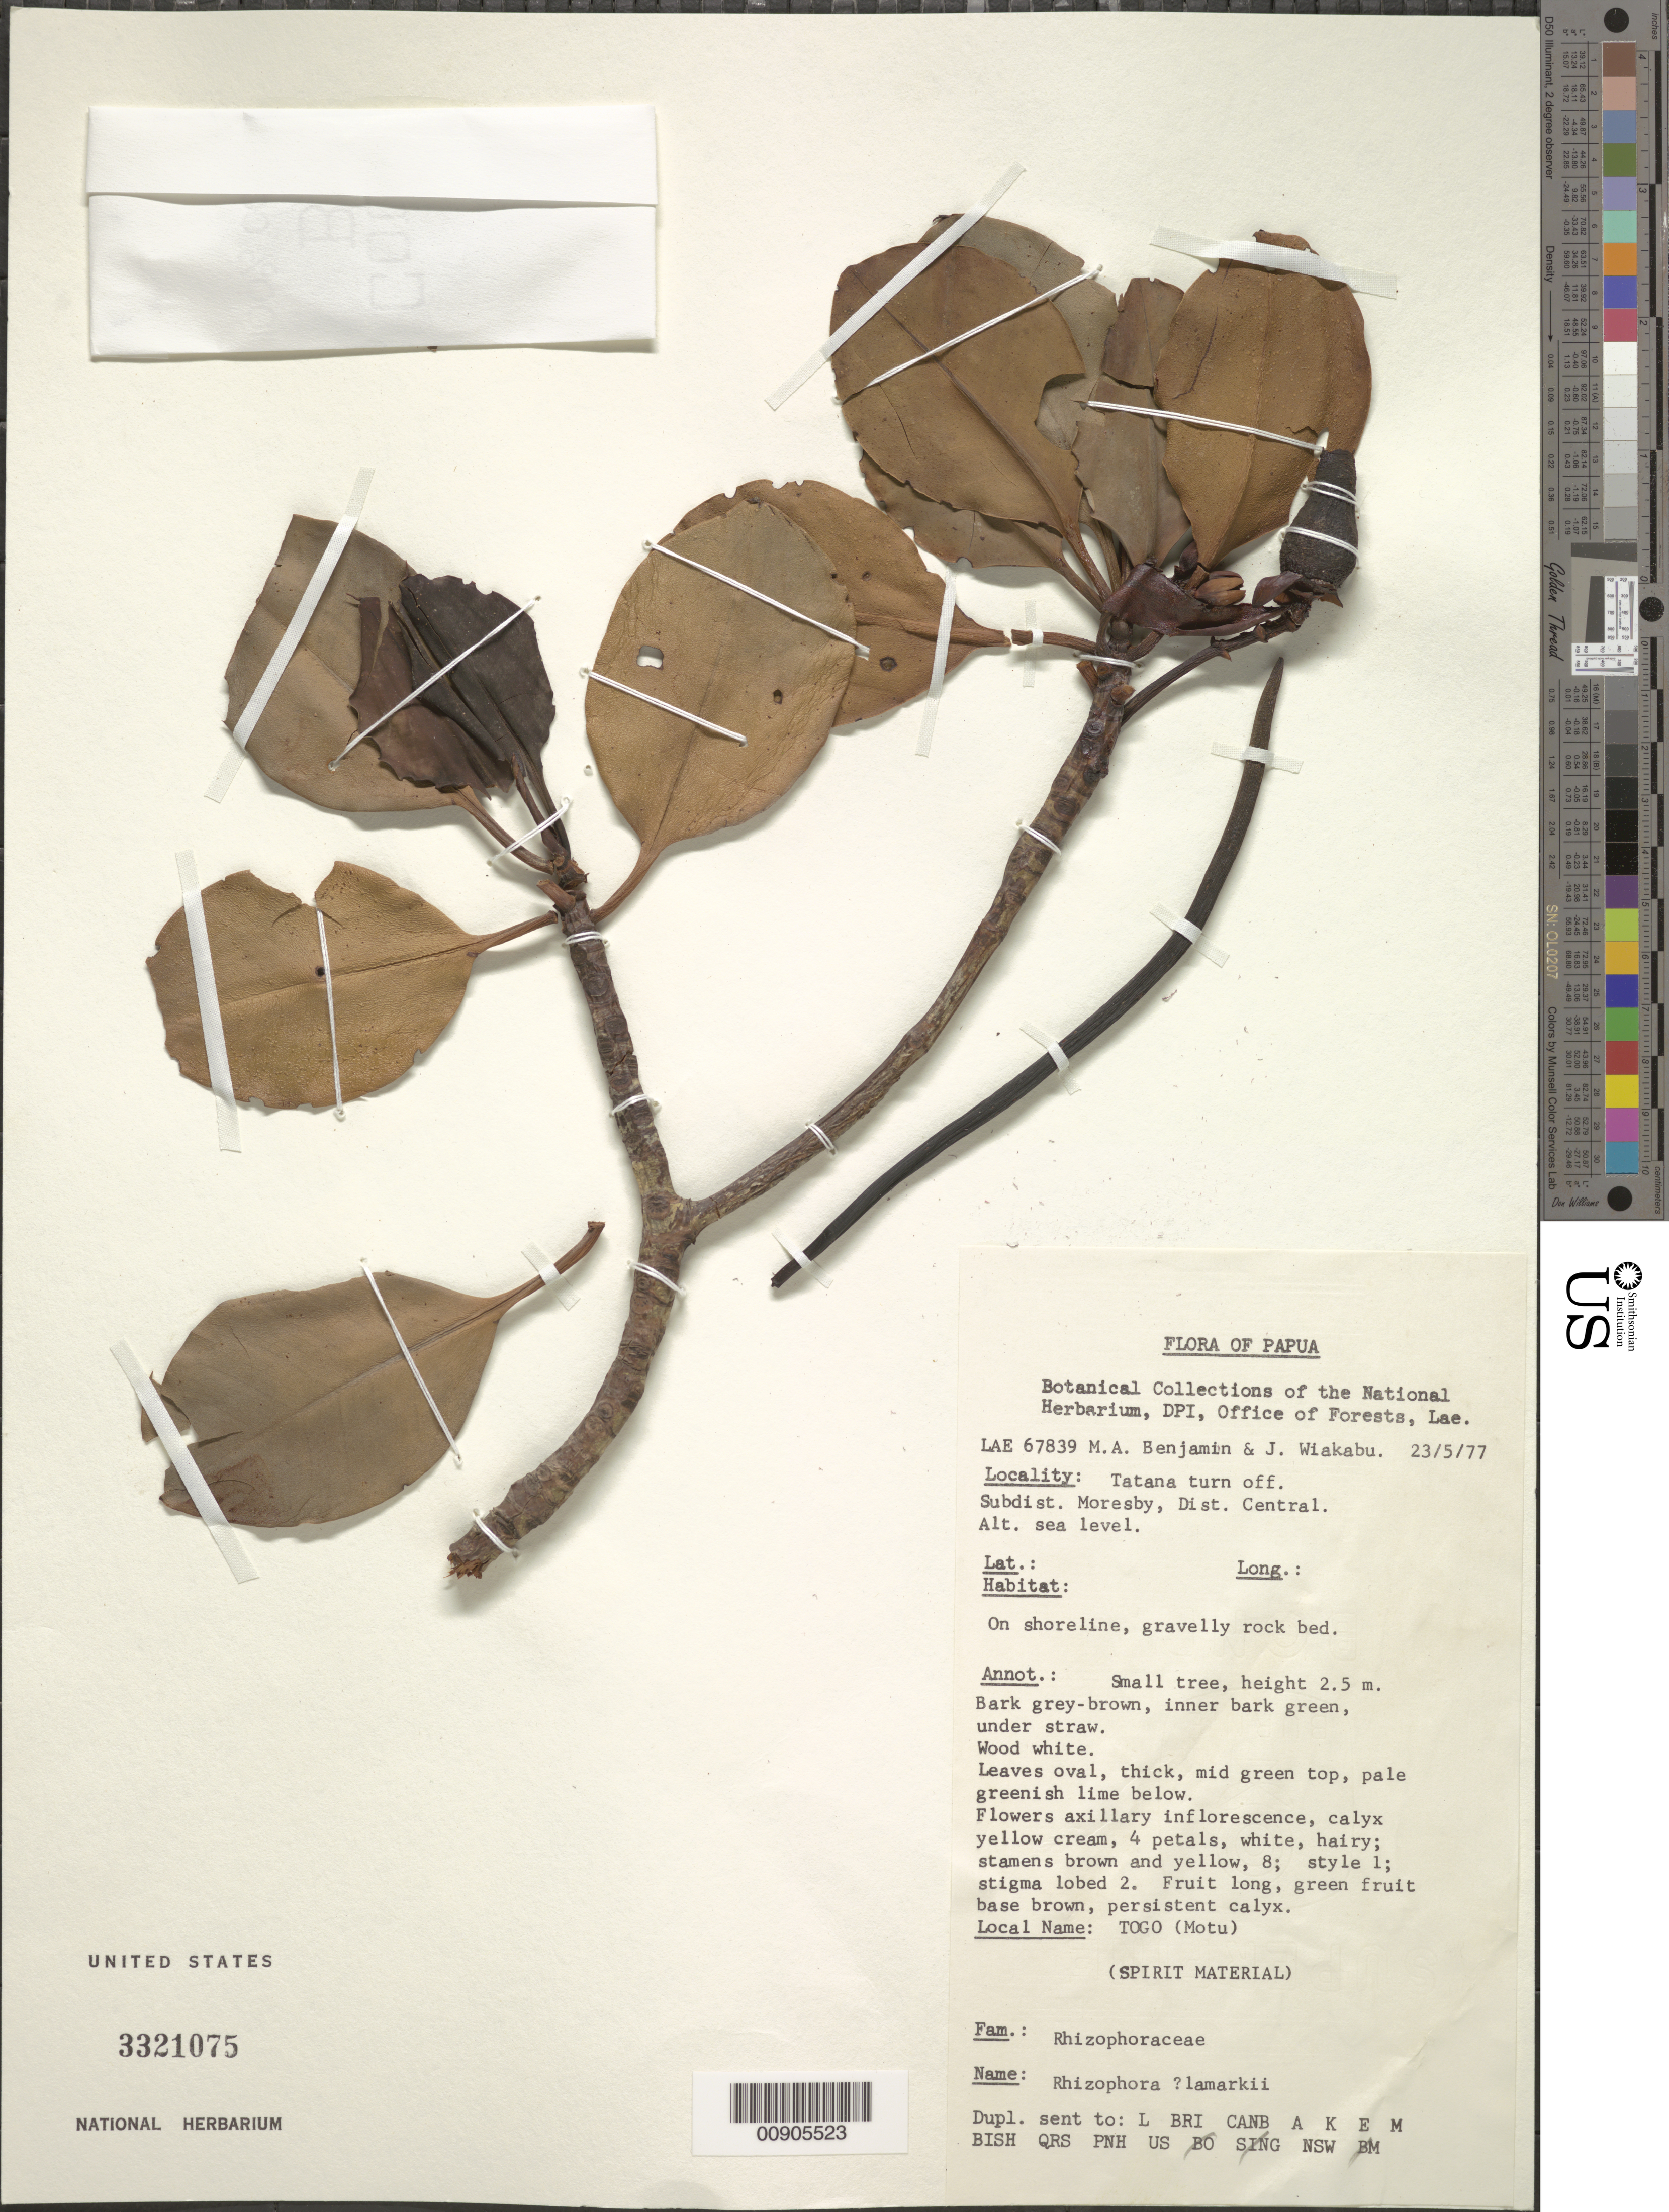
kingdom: Plantae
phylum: Tracheophyta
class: Magnoliopsida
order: Malpighiales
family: Rhizophoraceae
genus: Rhizophora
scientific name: Rhizophora lamarckii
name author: Montrouz.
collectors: M. Benjamin & J. Wiakabu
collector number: LAE 67839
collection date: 1977-05-23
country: Papua New Guinea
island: New Guinea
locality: Tatana turn off. Subdist. Moresby, Dist. Central. Alt sea level.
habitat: On shoreline, gravelly rock bed.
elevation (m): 0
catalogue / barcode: US 3321075